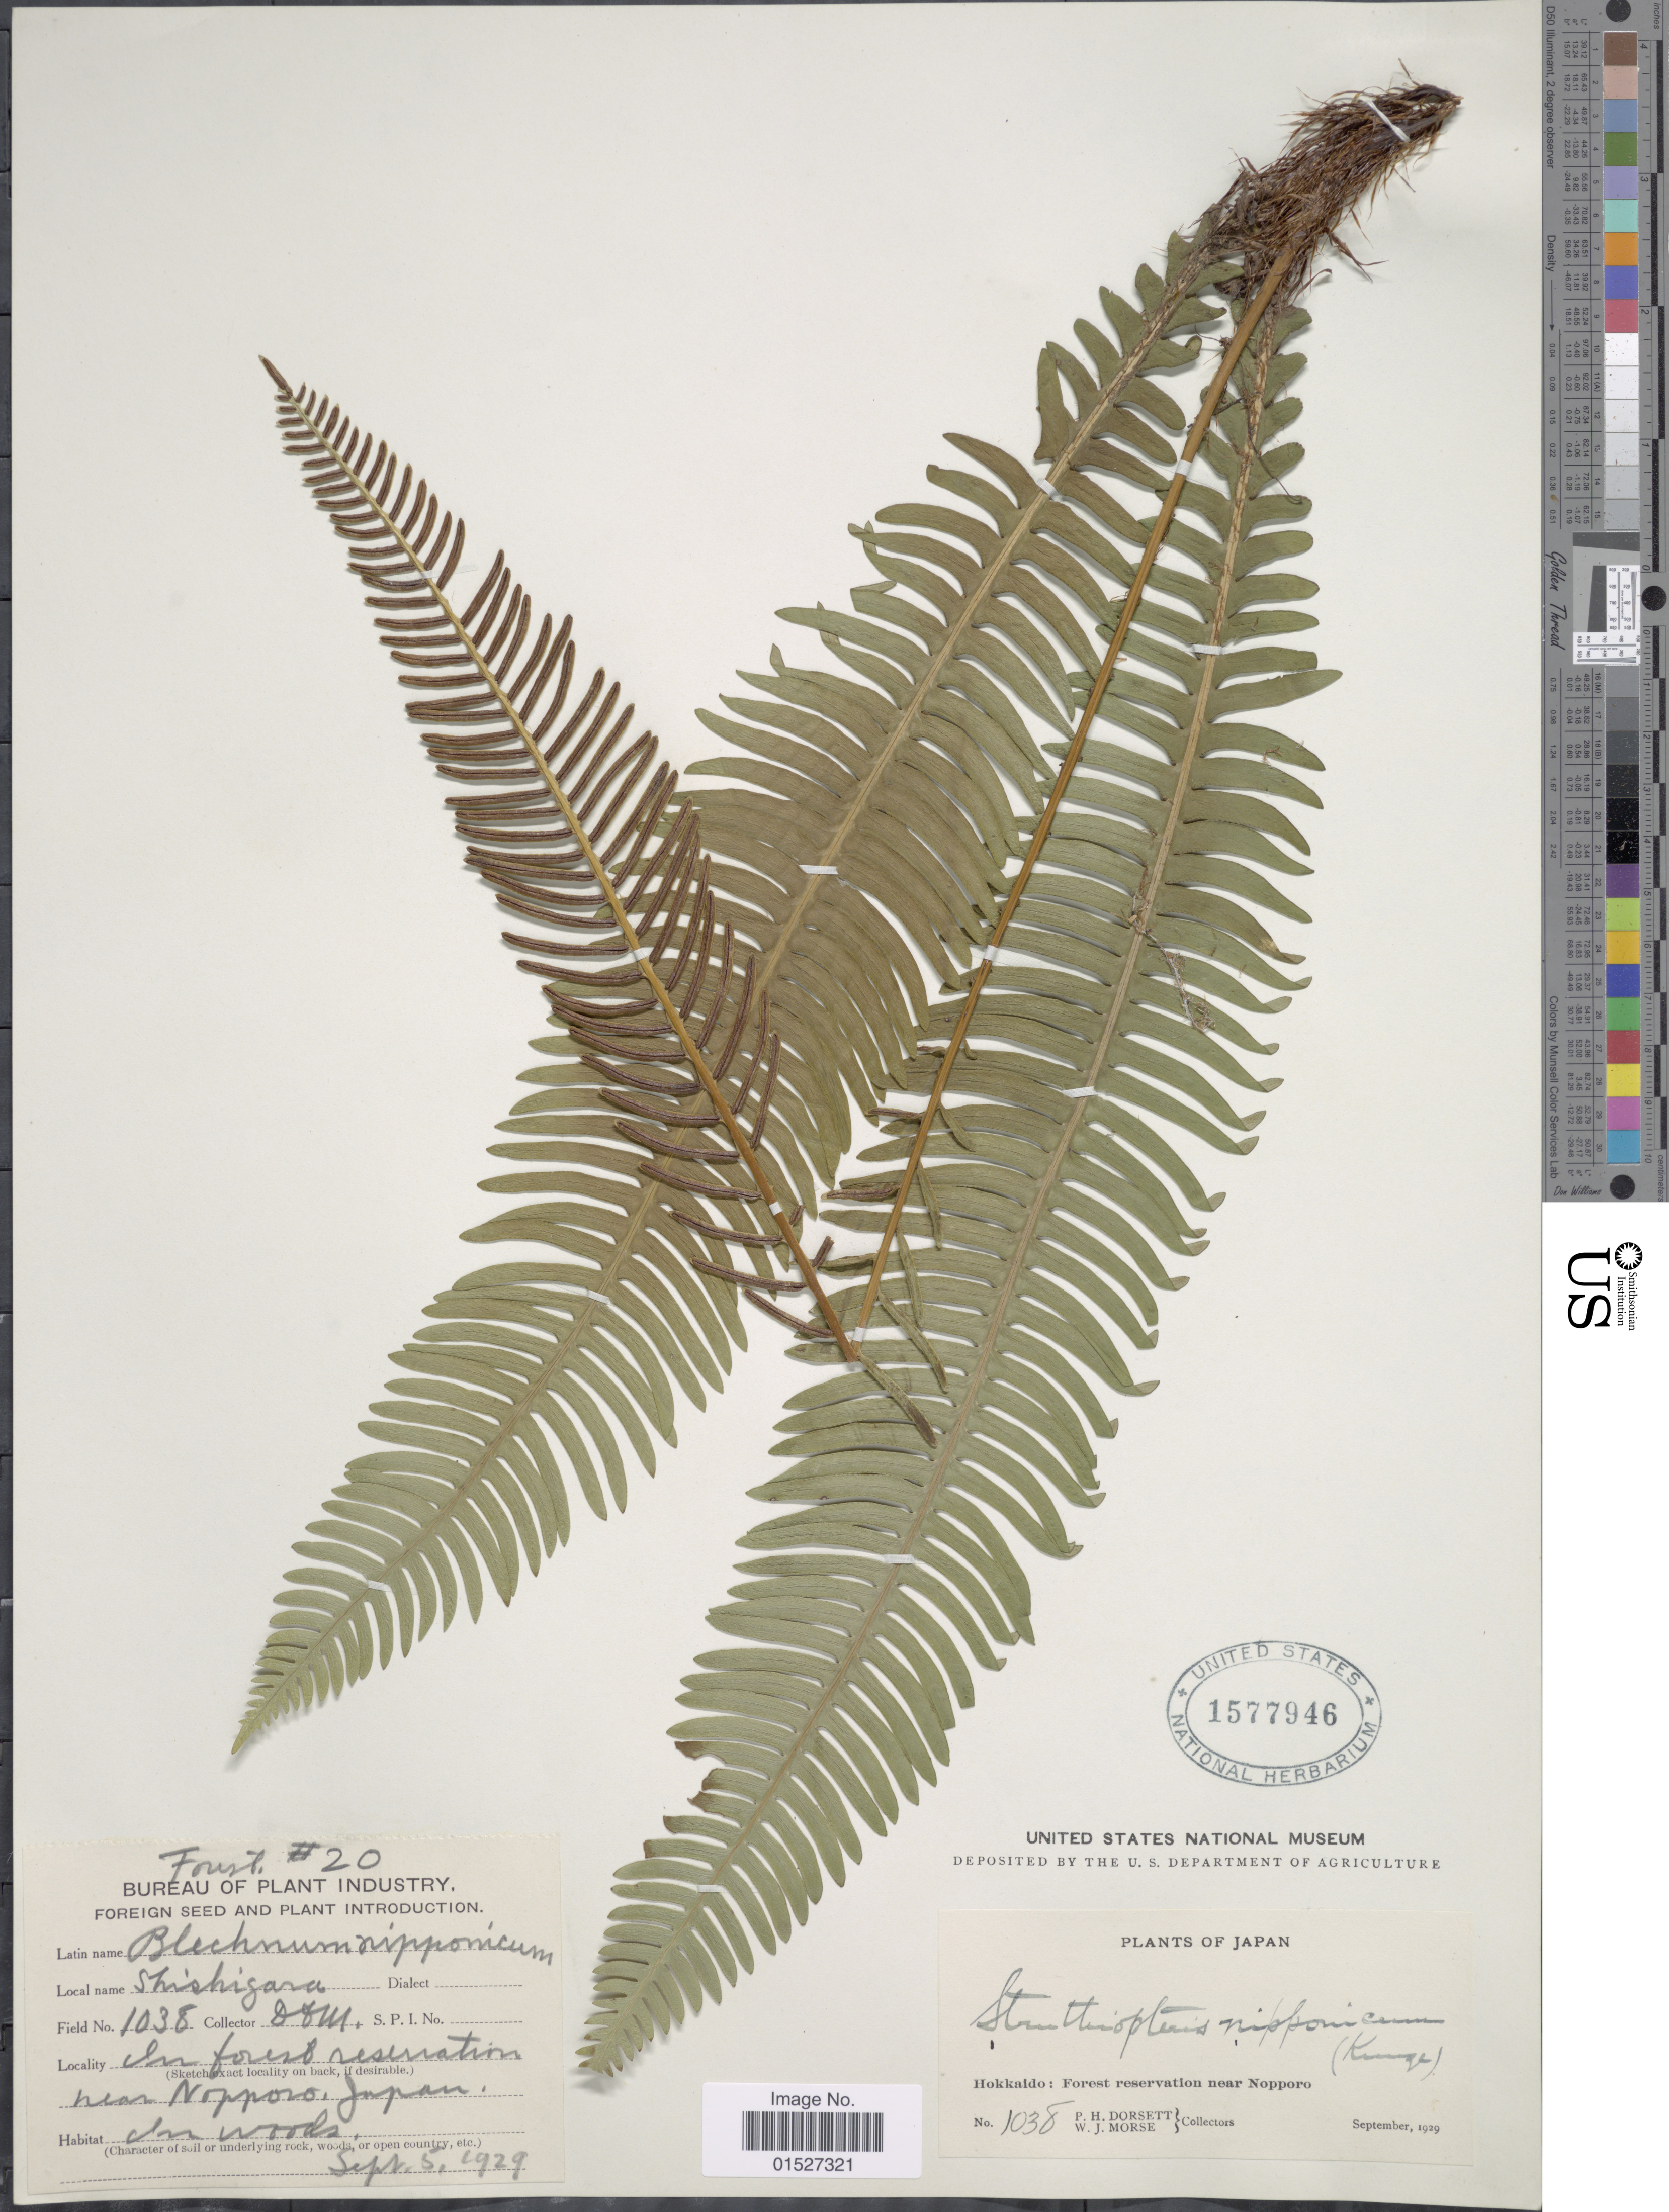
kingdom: Plantae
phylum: Tracheophyta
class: Polypodiopsida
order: Polypodiales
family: Blechnaceae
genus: Blechnum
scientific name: Blechnum nipponicum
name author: (Kunze) Makino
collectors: P. H. Dorsett & W. J. Morse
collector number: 1038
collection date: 1929-09-05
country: Japan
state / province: Hokkaidō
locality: Hokkaido: Forest reservation near Nopporo.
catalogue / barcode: US 1577946